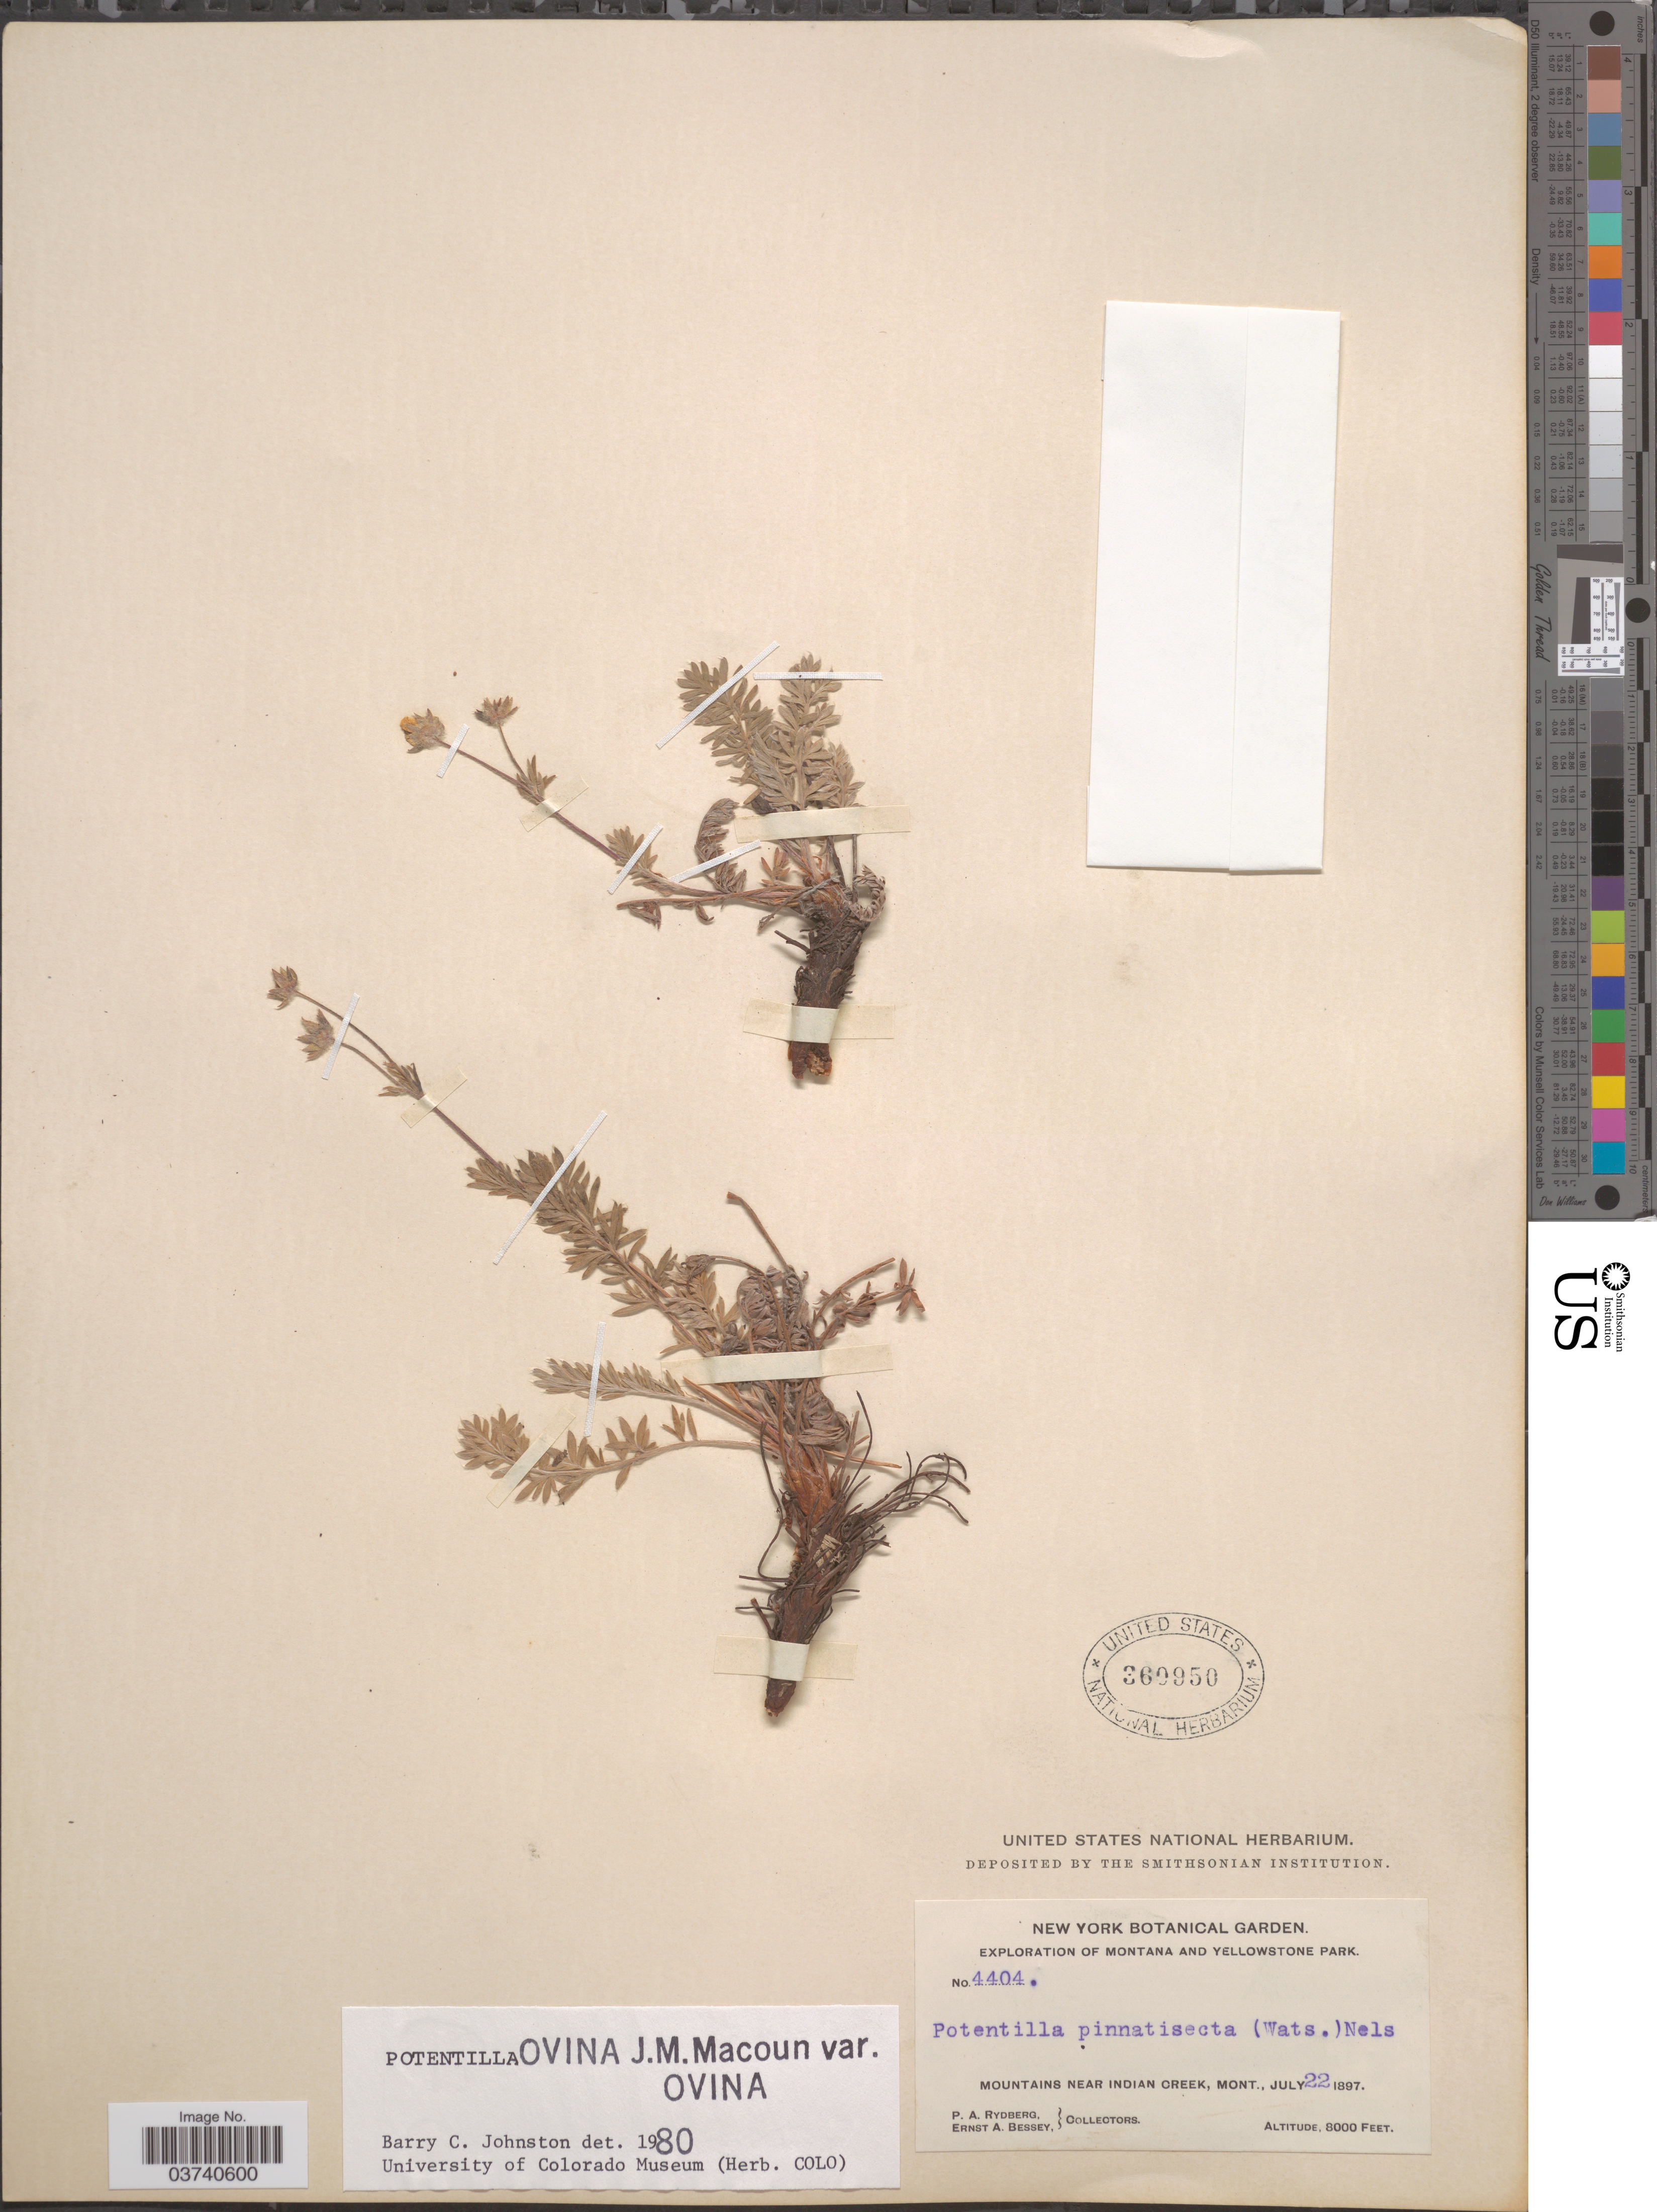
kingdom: Plantae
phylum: Tracheophyta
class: Magnoliopsida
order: Rosales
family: Rosaceae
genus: Potentilla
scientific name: Potentilla ovina var. ovina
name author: Macoun ex J.M. Macoun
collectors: P. A. Rydberg & E. A. Bessey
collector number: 4404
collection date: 1897-07-22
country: United States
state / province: Montana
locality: Yellowstone Park. Mountains near Indian Creek.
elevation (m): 2438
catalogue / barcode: US 360950